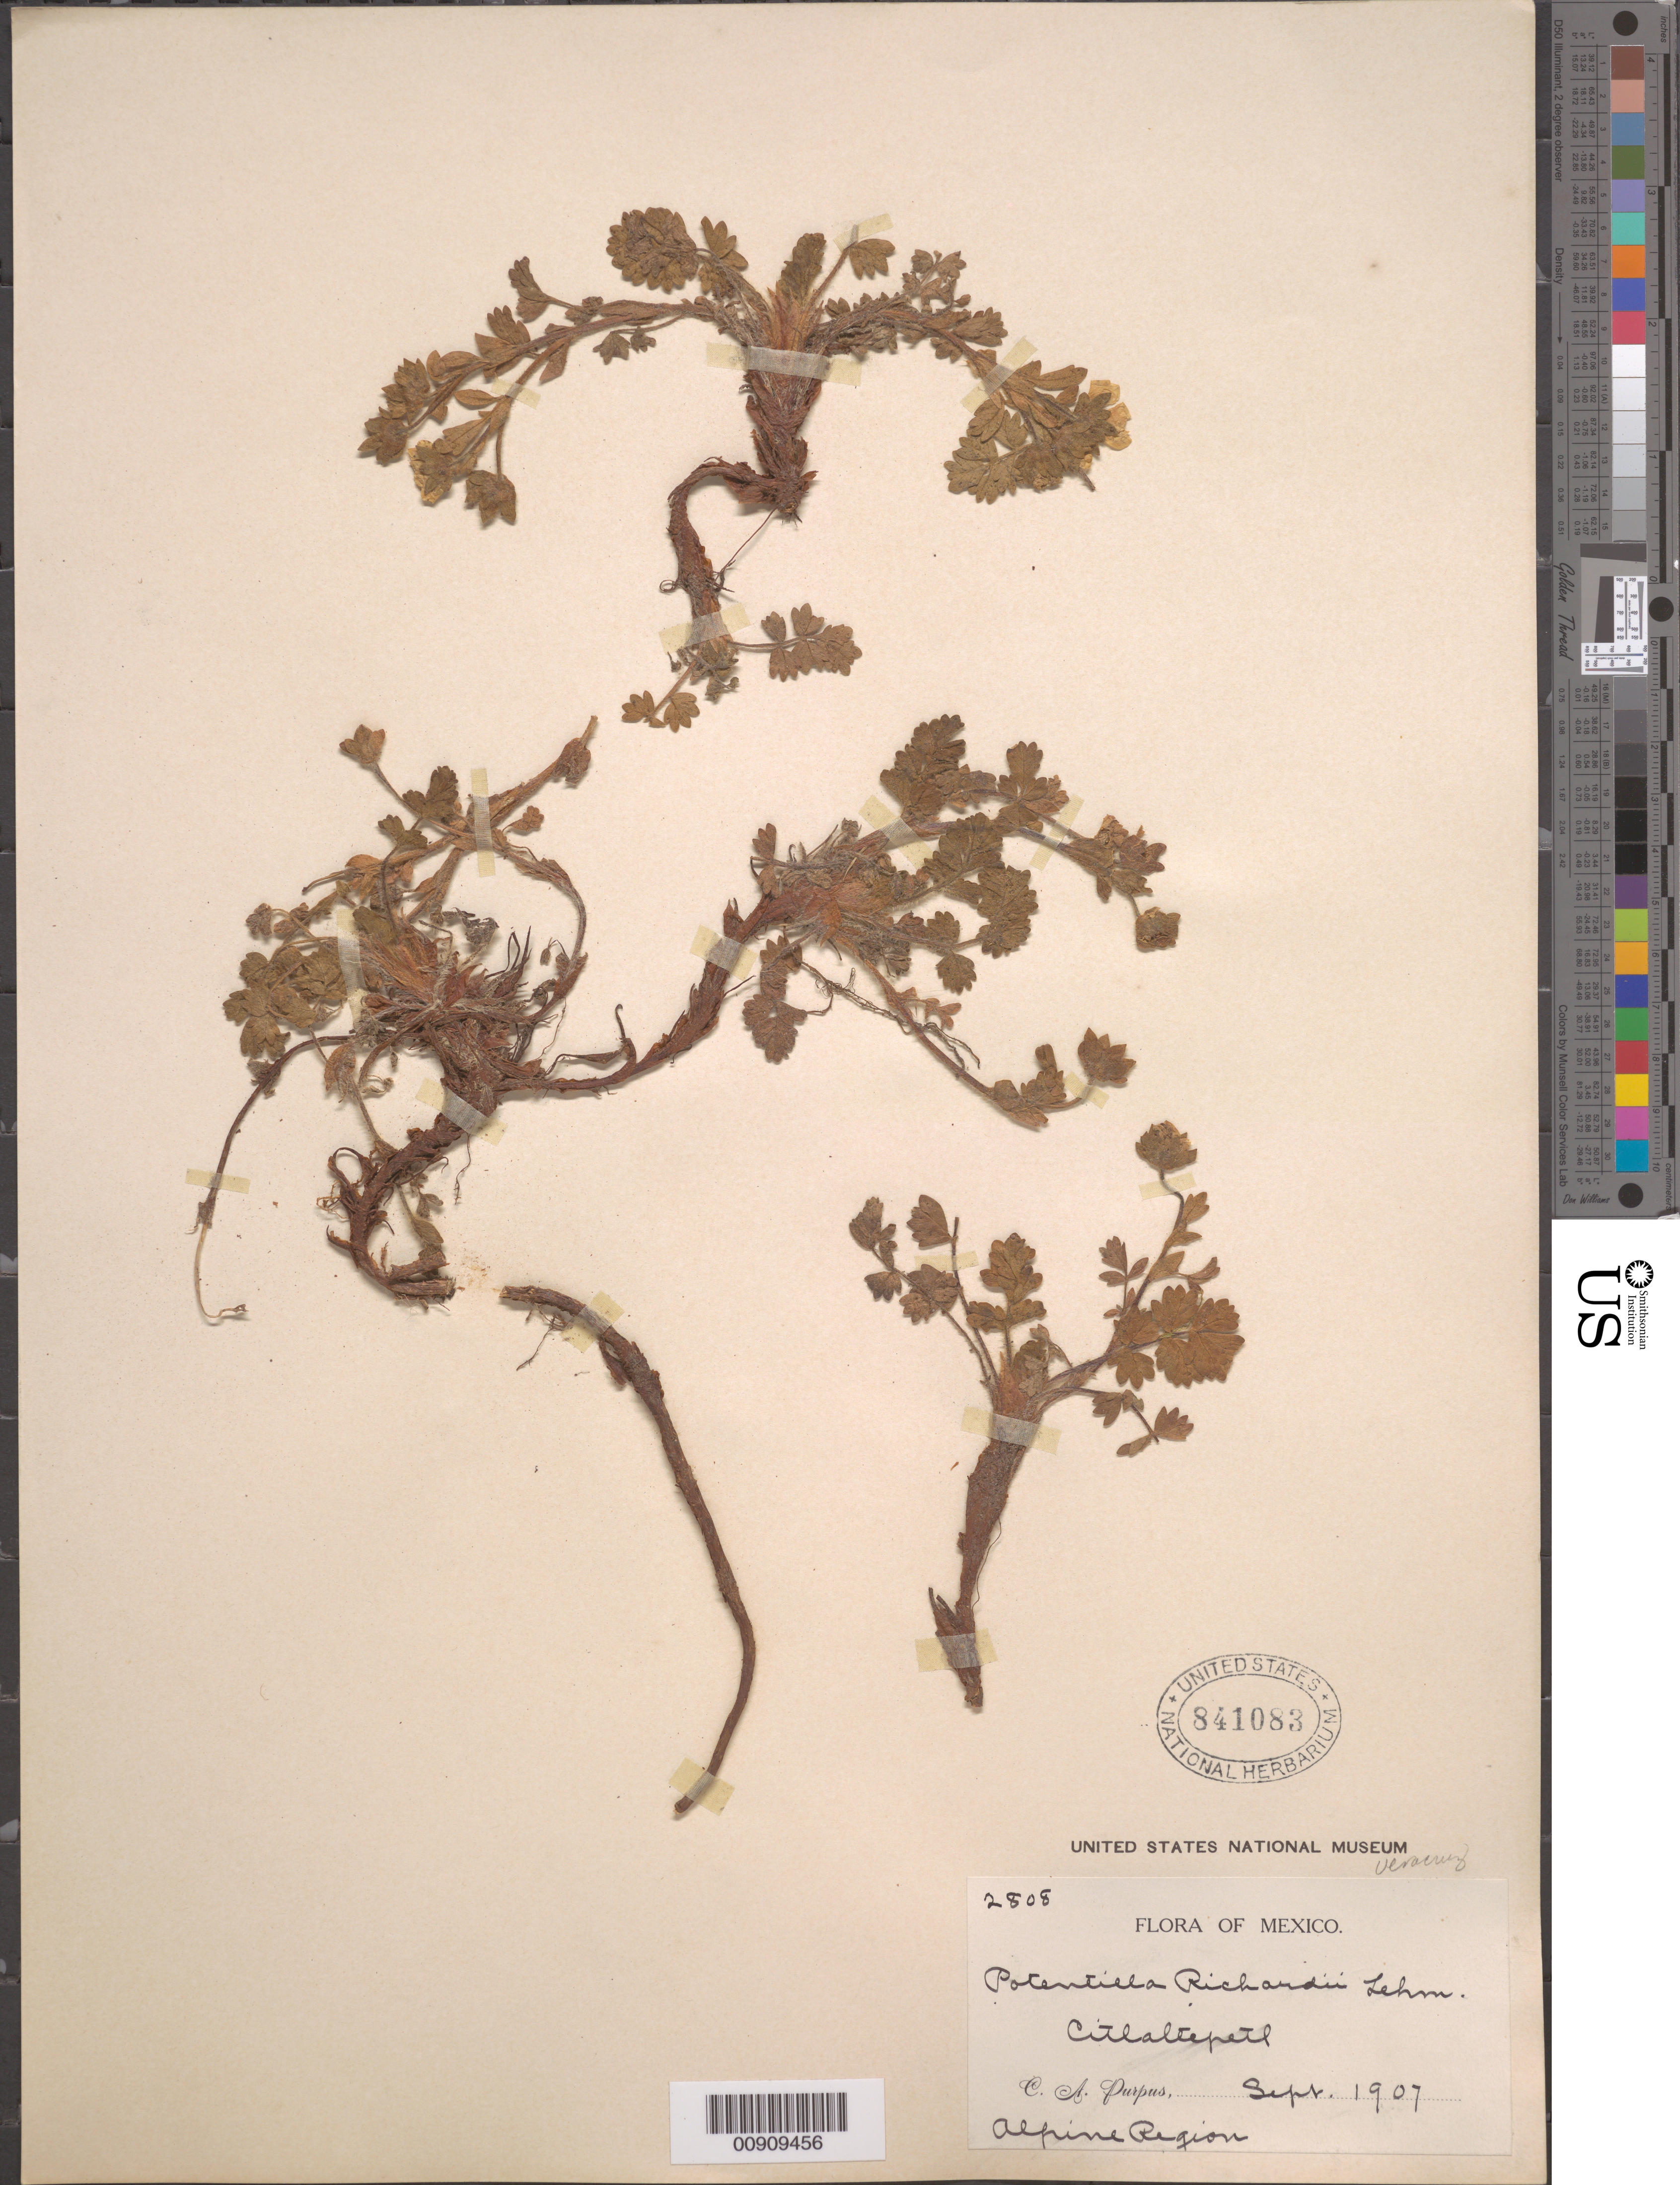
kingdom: Plantae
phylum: Tracheophyta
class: Magnoliopsida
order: Rosales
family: Rosaceae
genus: Potentilla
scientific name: Potentilla richardii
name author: Lehm.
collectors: C. A. Purpus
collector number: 2808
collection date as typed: Sep 1907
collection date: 1907-09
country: Mexico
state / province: Veracruz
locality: Citlaltepetl.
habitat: Alpine region.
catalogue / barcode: US 841083